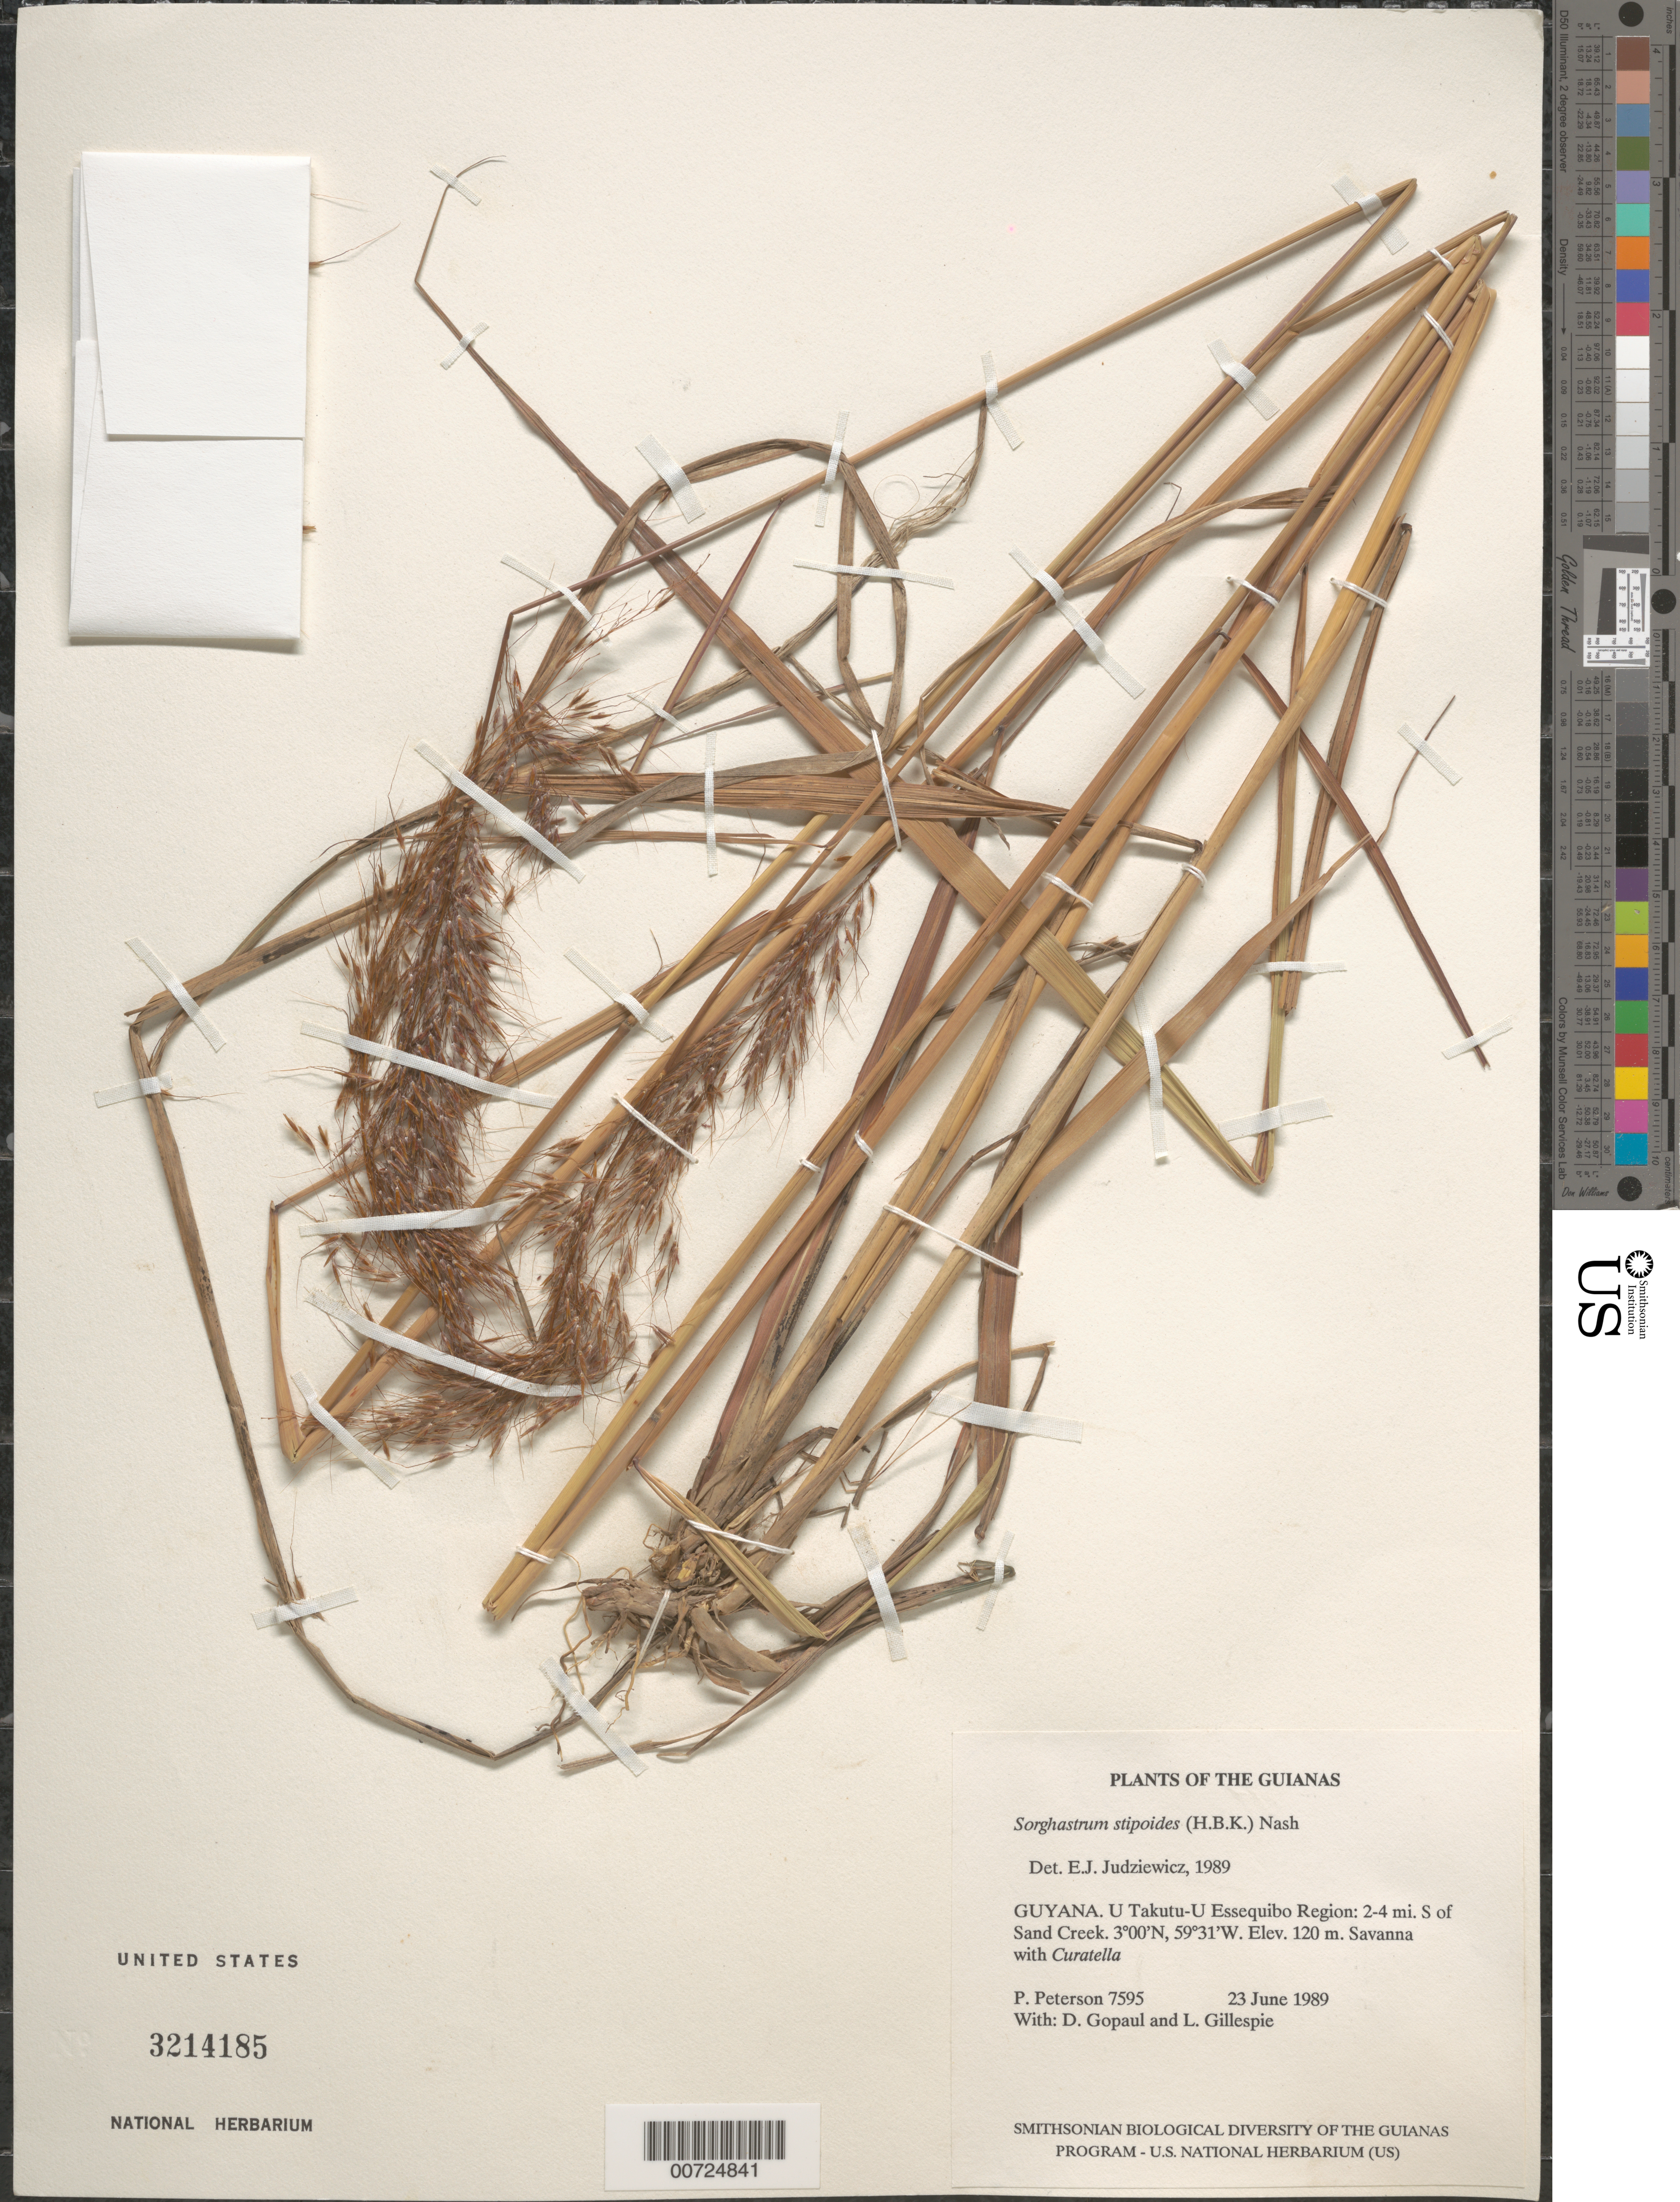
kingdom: Plantae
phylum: Tracheophyta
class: Liliopsida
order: Poales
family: Poaceae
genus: Sorghastrum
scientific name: Sorghastrum stipoides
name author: (Kunth) Nash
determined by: Judziewicz, E. J.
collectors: P. M. Peterson, D. Gopaul & L. J. Gillespie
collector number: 7595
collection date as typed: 23 June 1989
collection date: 1989-06-23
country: Guyana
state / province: U. Takutu-U. Essequibo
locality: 2-4 mi. S of Sand Creek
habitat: Savanna with Curatella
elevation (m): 120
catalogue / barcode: US 3214185